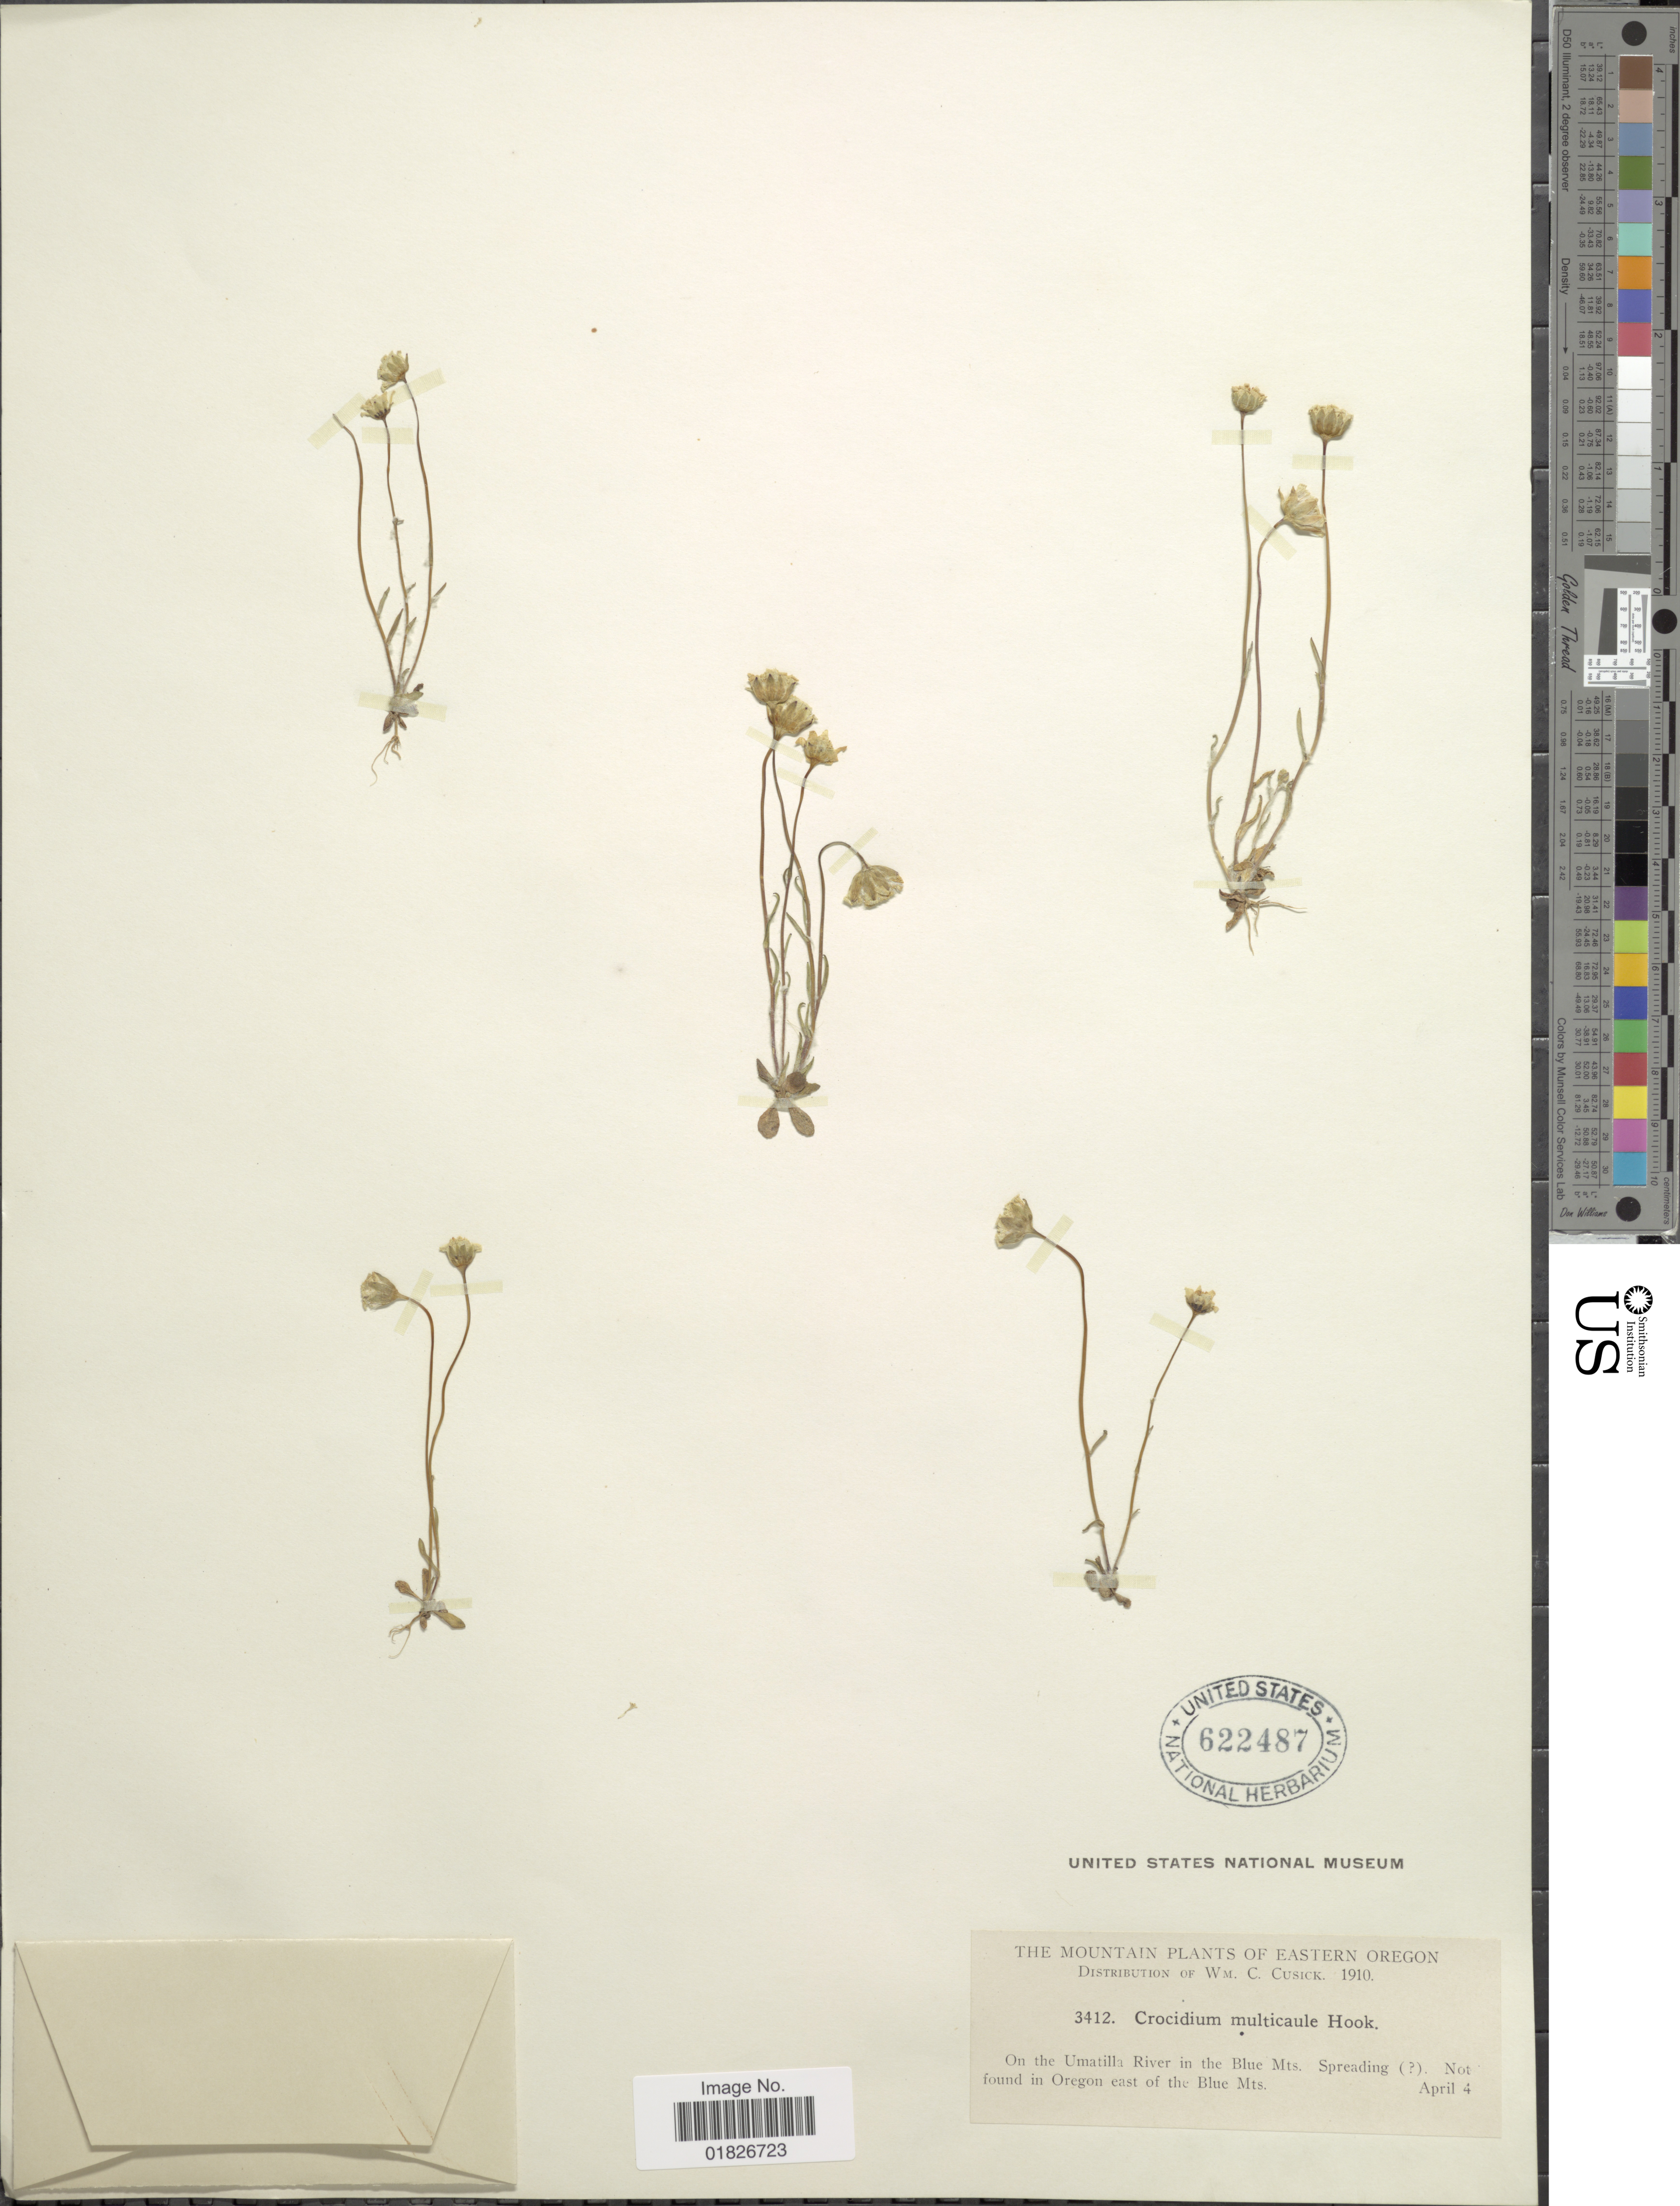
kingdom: Plantae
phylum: Tracheophyta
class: Magnoliopsida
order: Asterales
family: Asteraceae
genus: Crocidium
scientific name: Crocidium multicaule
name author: Hook.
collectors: W. C. Cusick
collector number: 3412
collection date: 1910-04-04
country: United States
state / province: Oregon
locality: Eastern Oregon, on the Umatilla River in the Blue Mts.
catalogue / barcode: US 622487